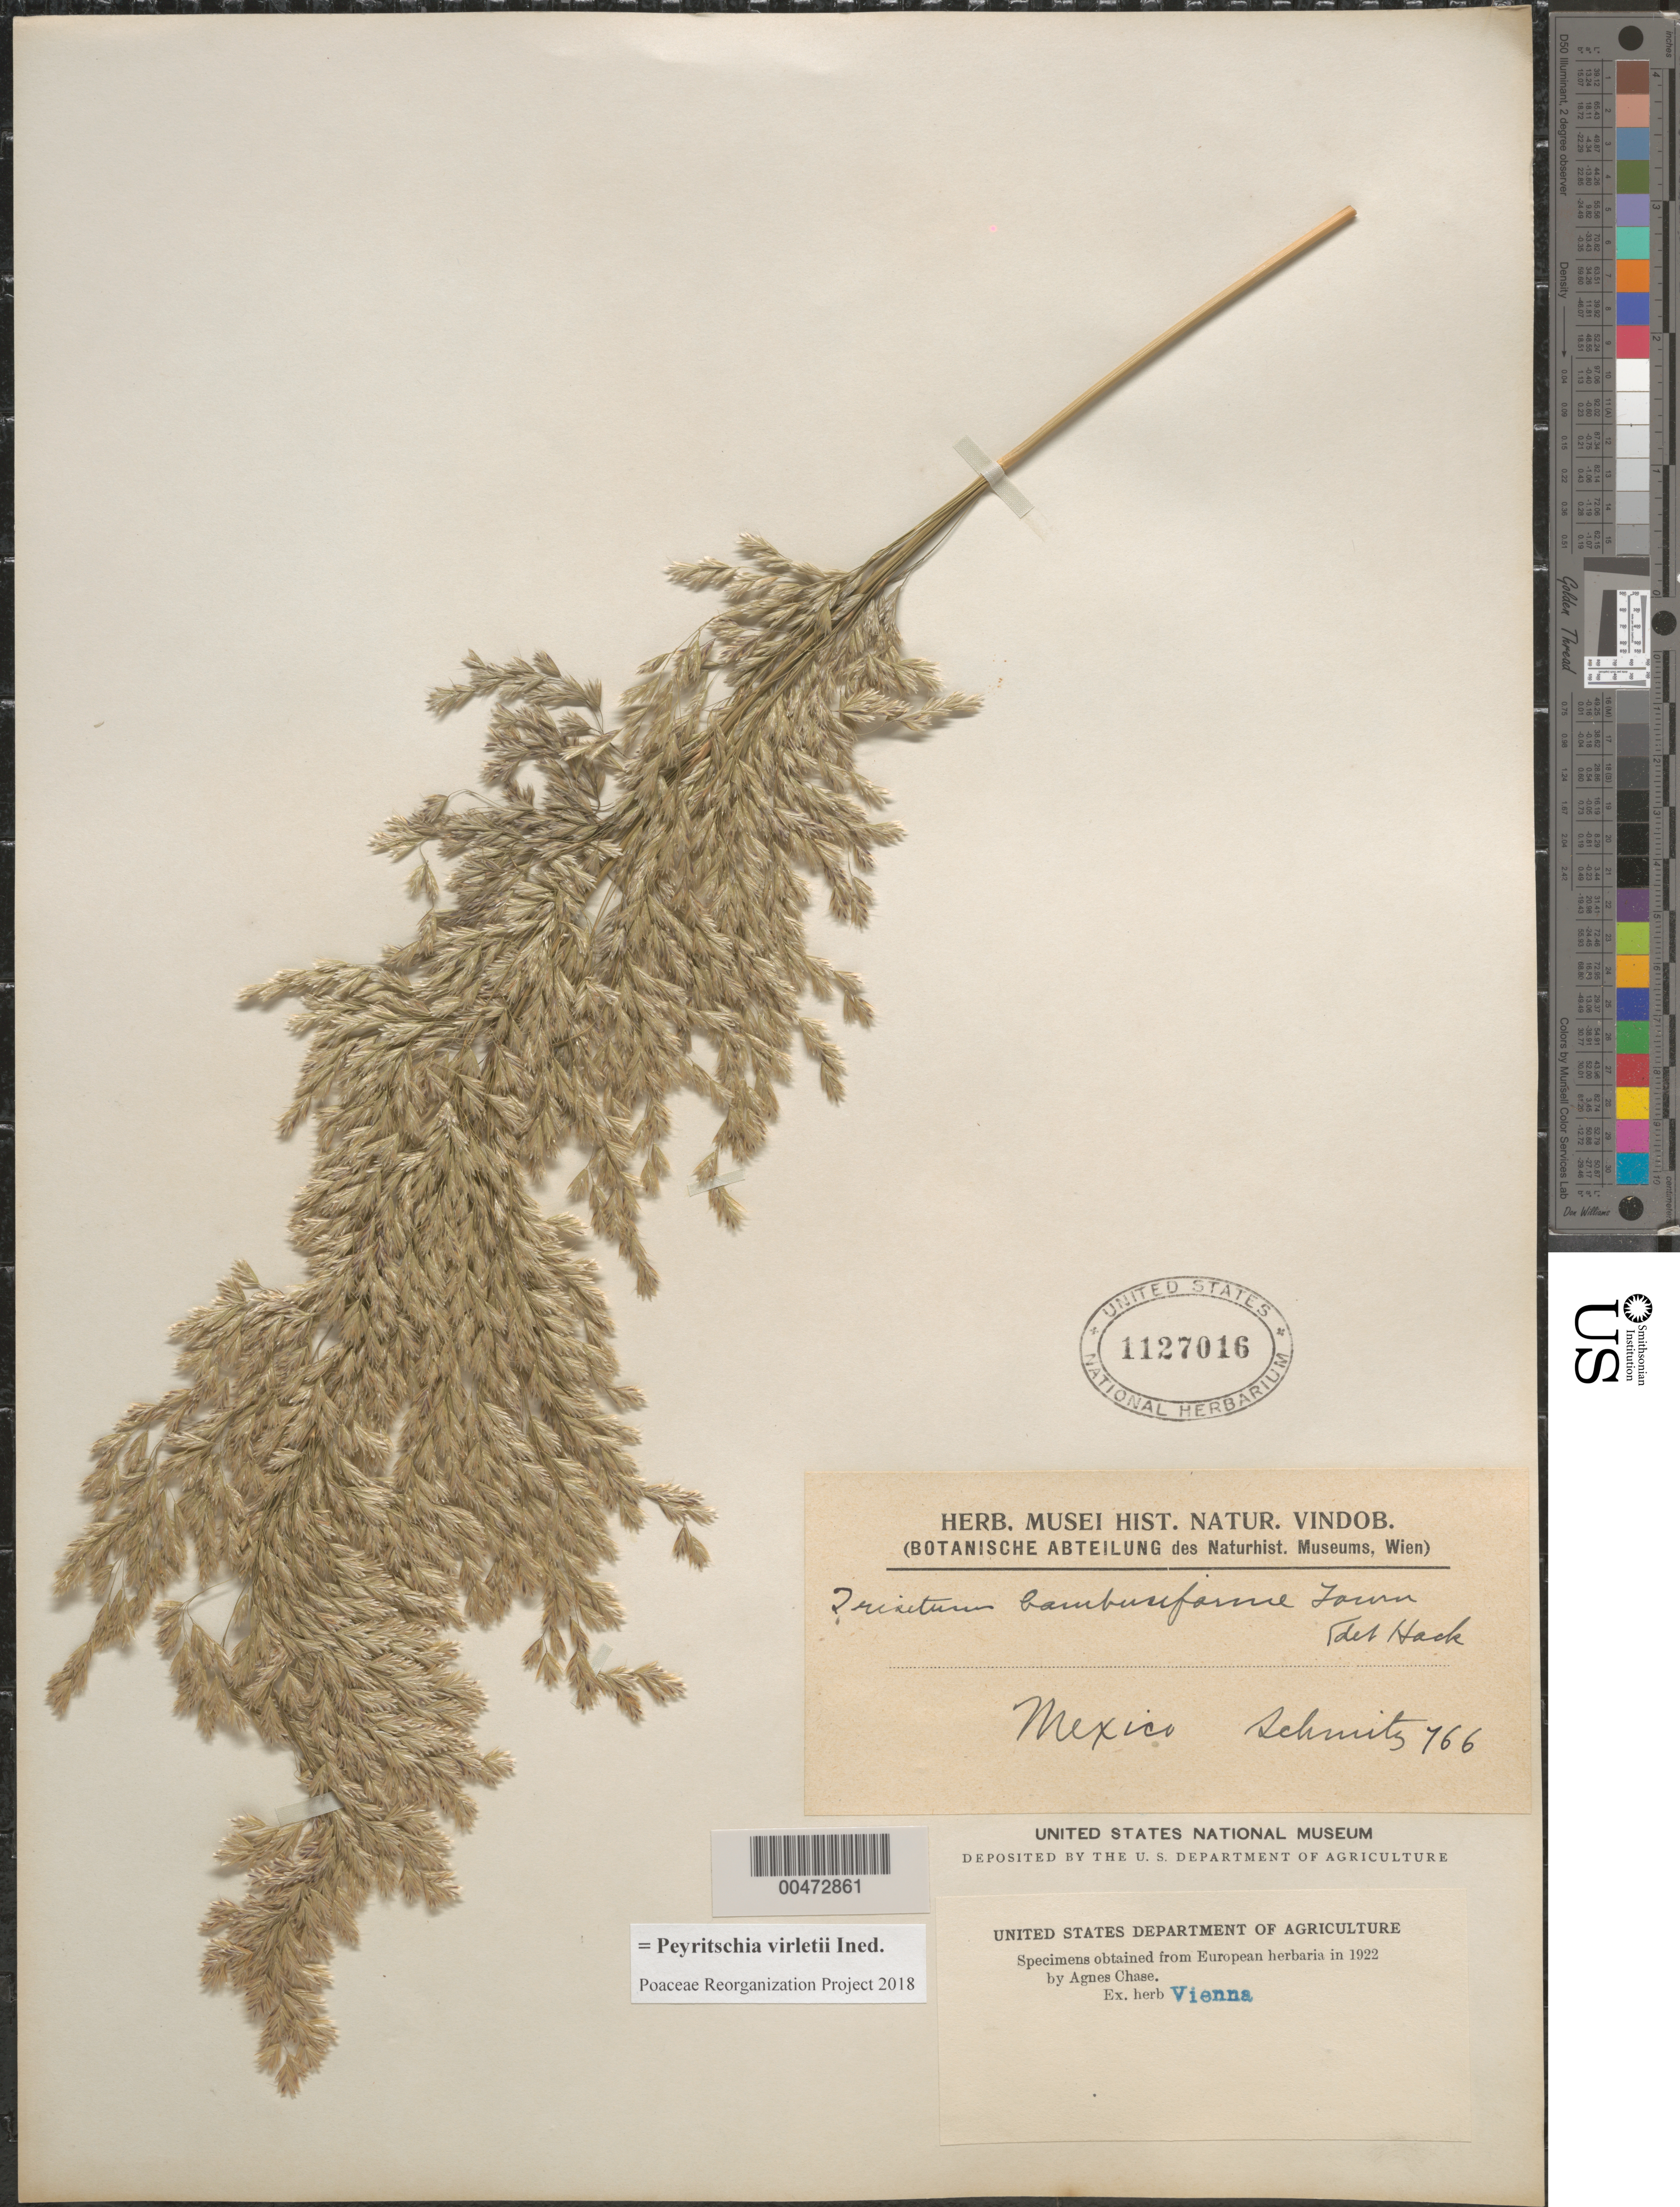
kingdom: Plantae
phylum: Tracheophyta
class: Liliopsida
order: Poales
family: Poaceae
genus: Peyritschia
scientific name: Peyritschia virletii ined.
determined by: Poaceae Reorganization Project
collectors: -. Schmitz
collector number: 766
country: Mexico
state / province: Durango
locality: San Ramon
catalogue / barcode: US 1127016